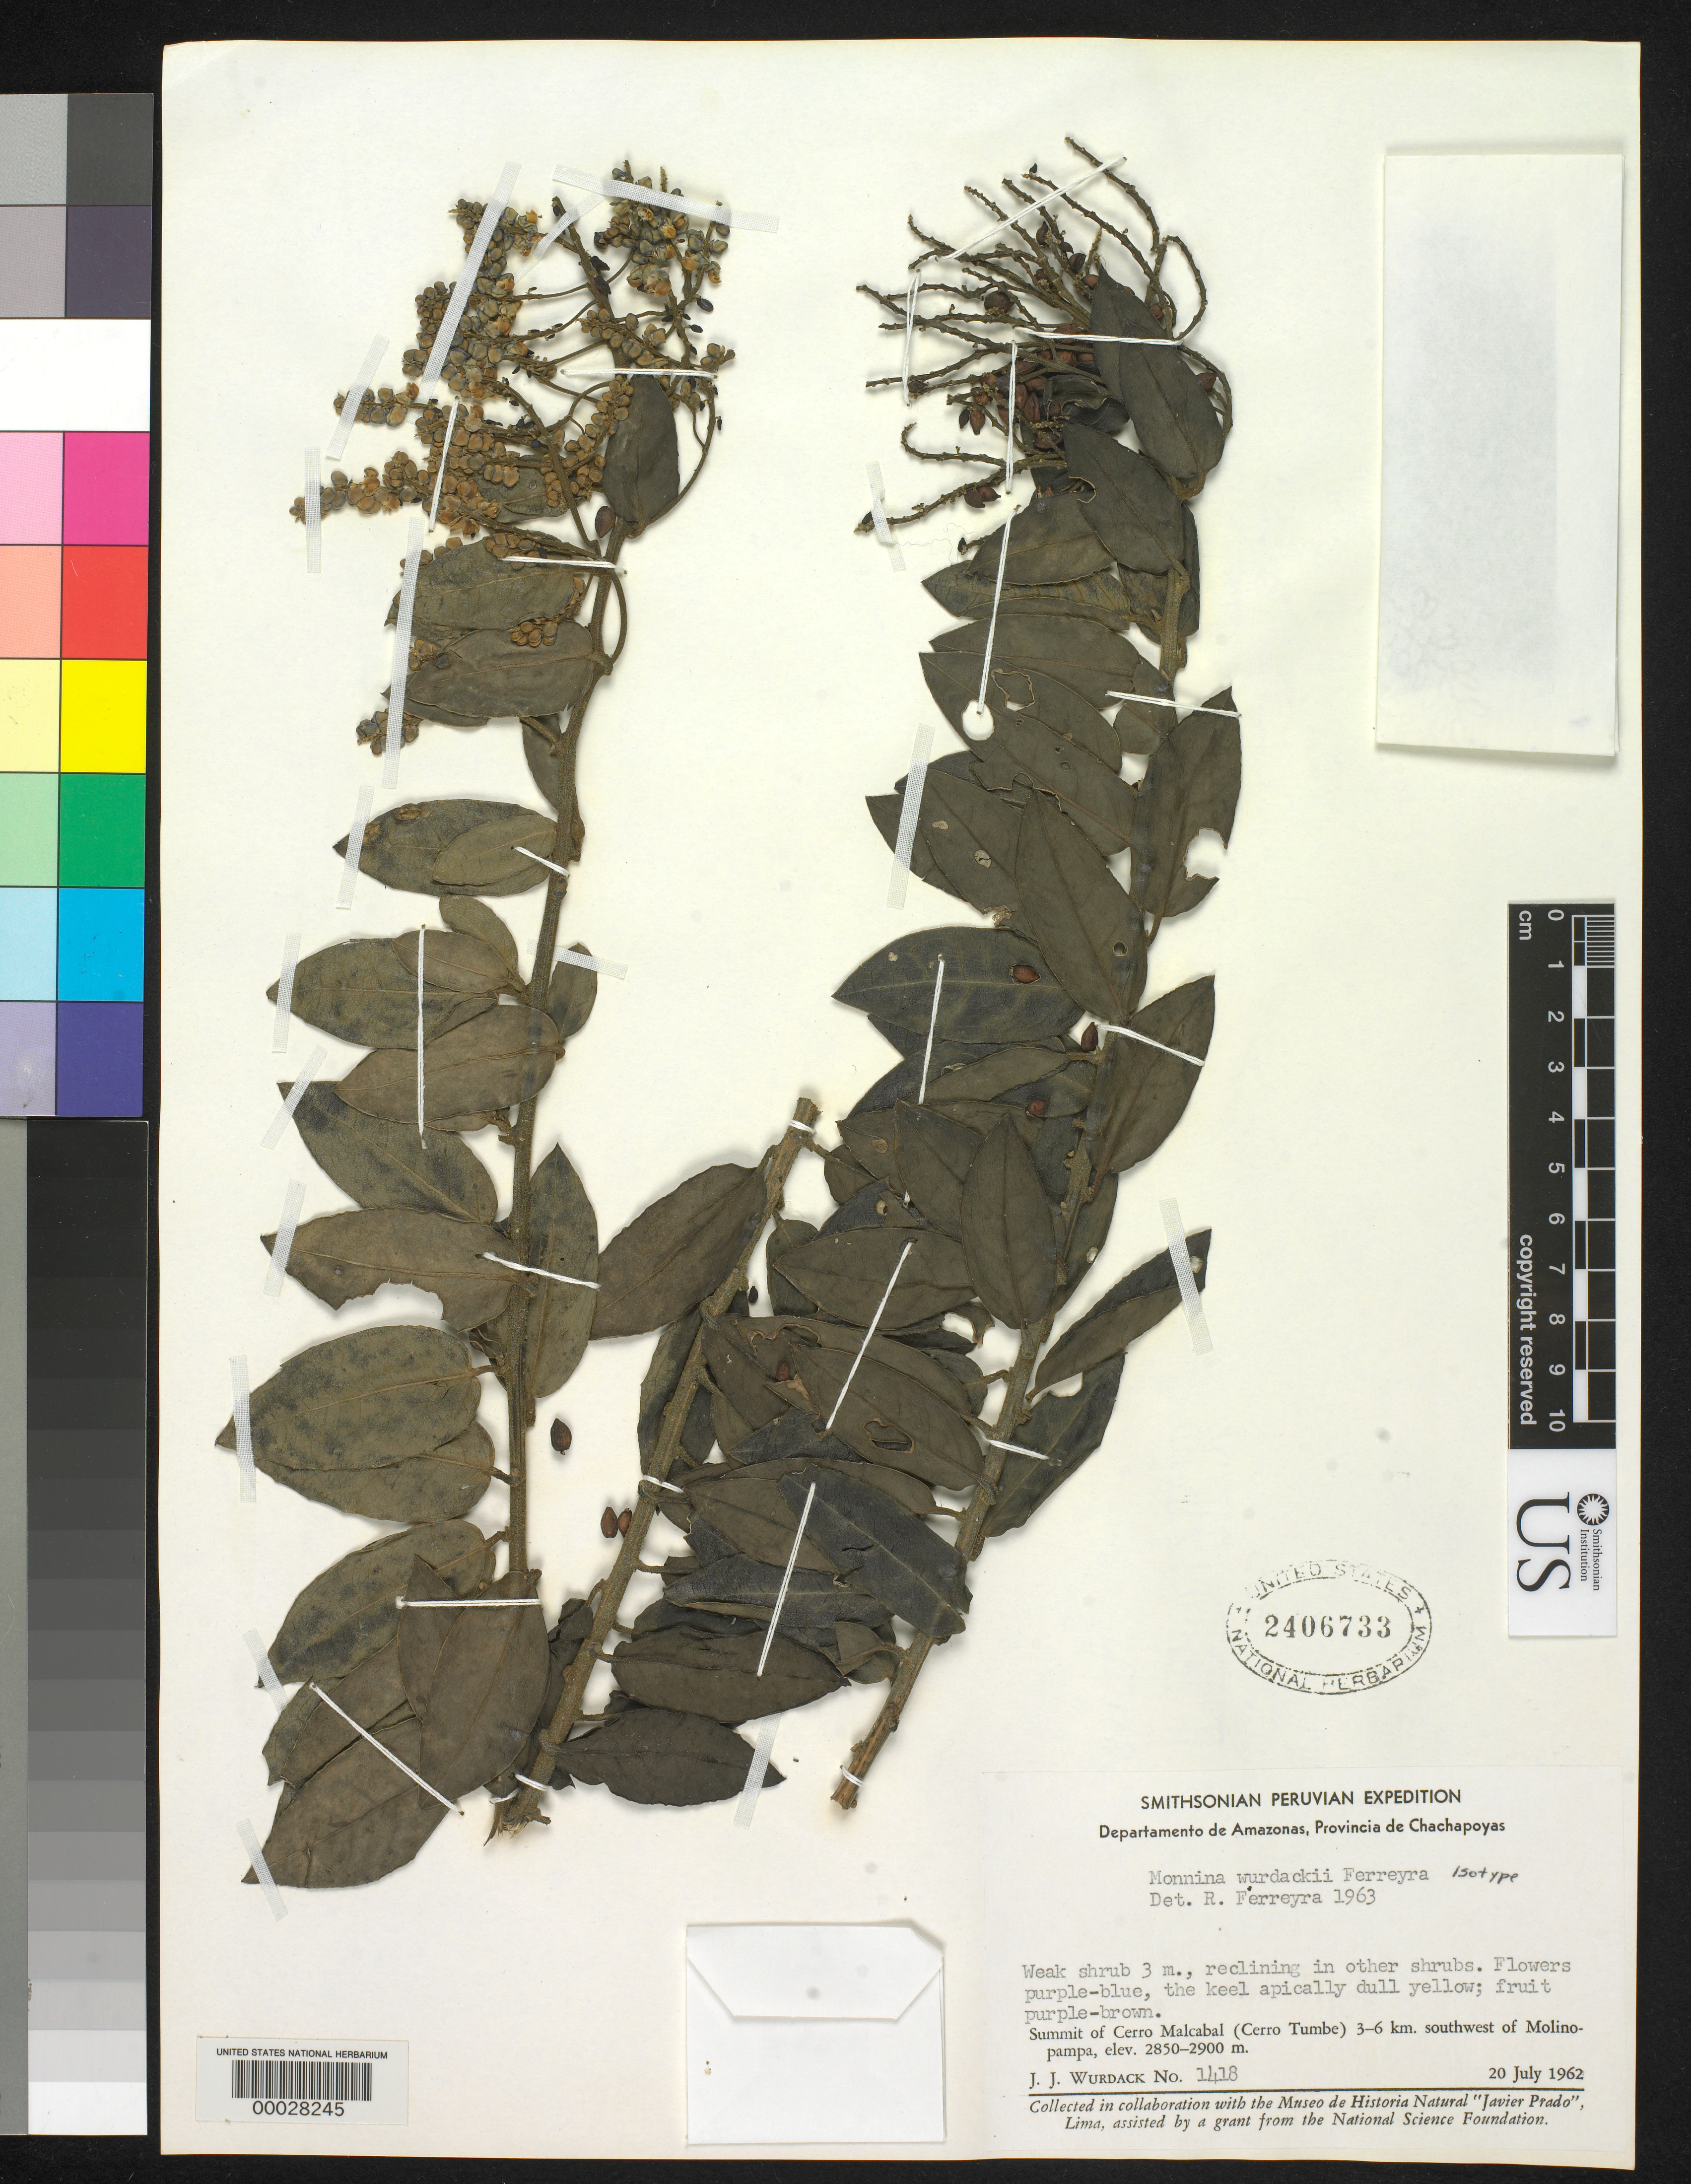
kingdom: Plantae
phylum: Tracheophyta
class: Magnoliopsida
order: Fabales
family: Polygalaceae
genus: Monnina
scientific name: Monnina wurdackii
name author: Ferreyra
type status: Isotype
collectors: J. J. Wurdack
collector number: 1418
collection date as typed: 20 Jul 1962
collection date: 1962-07-20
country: Peru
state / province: Amazonas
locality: Summit of Cerro Malcabal (Cerro Tumbe) 3-6 km southwest of Molinopampa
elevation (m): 2850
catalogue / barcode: US 2406733